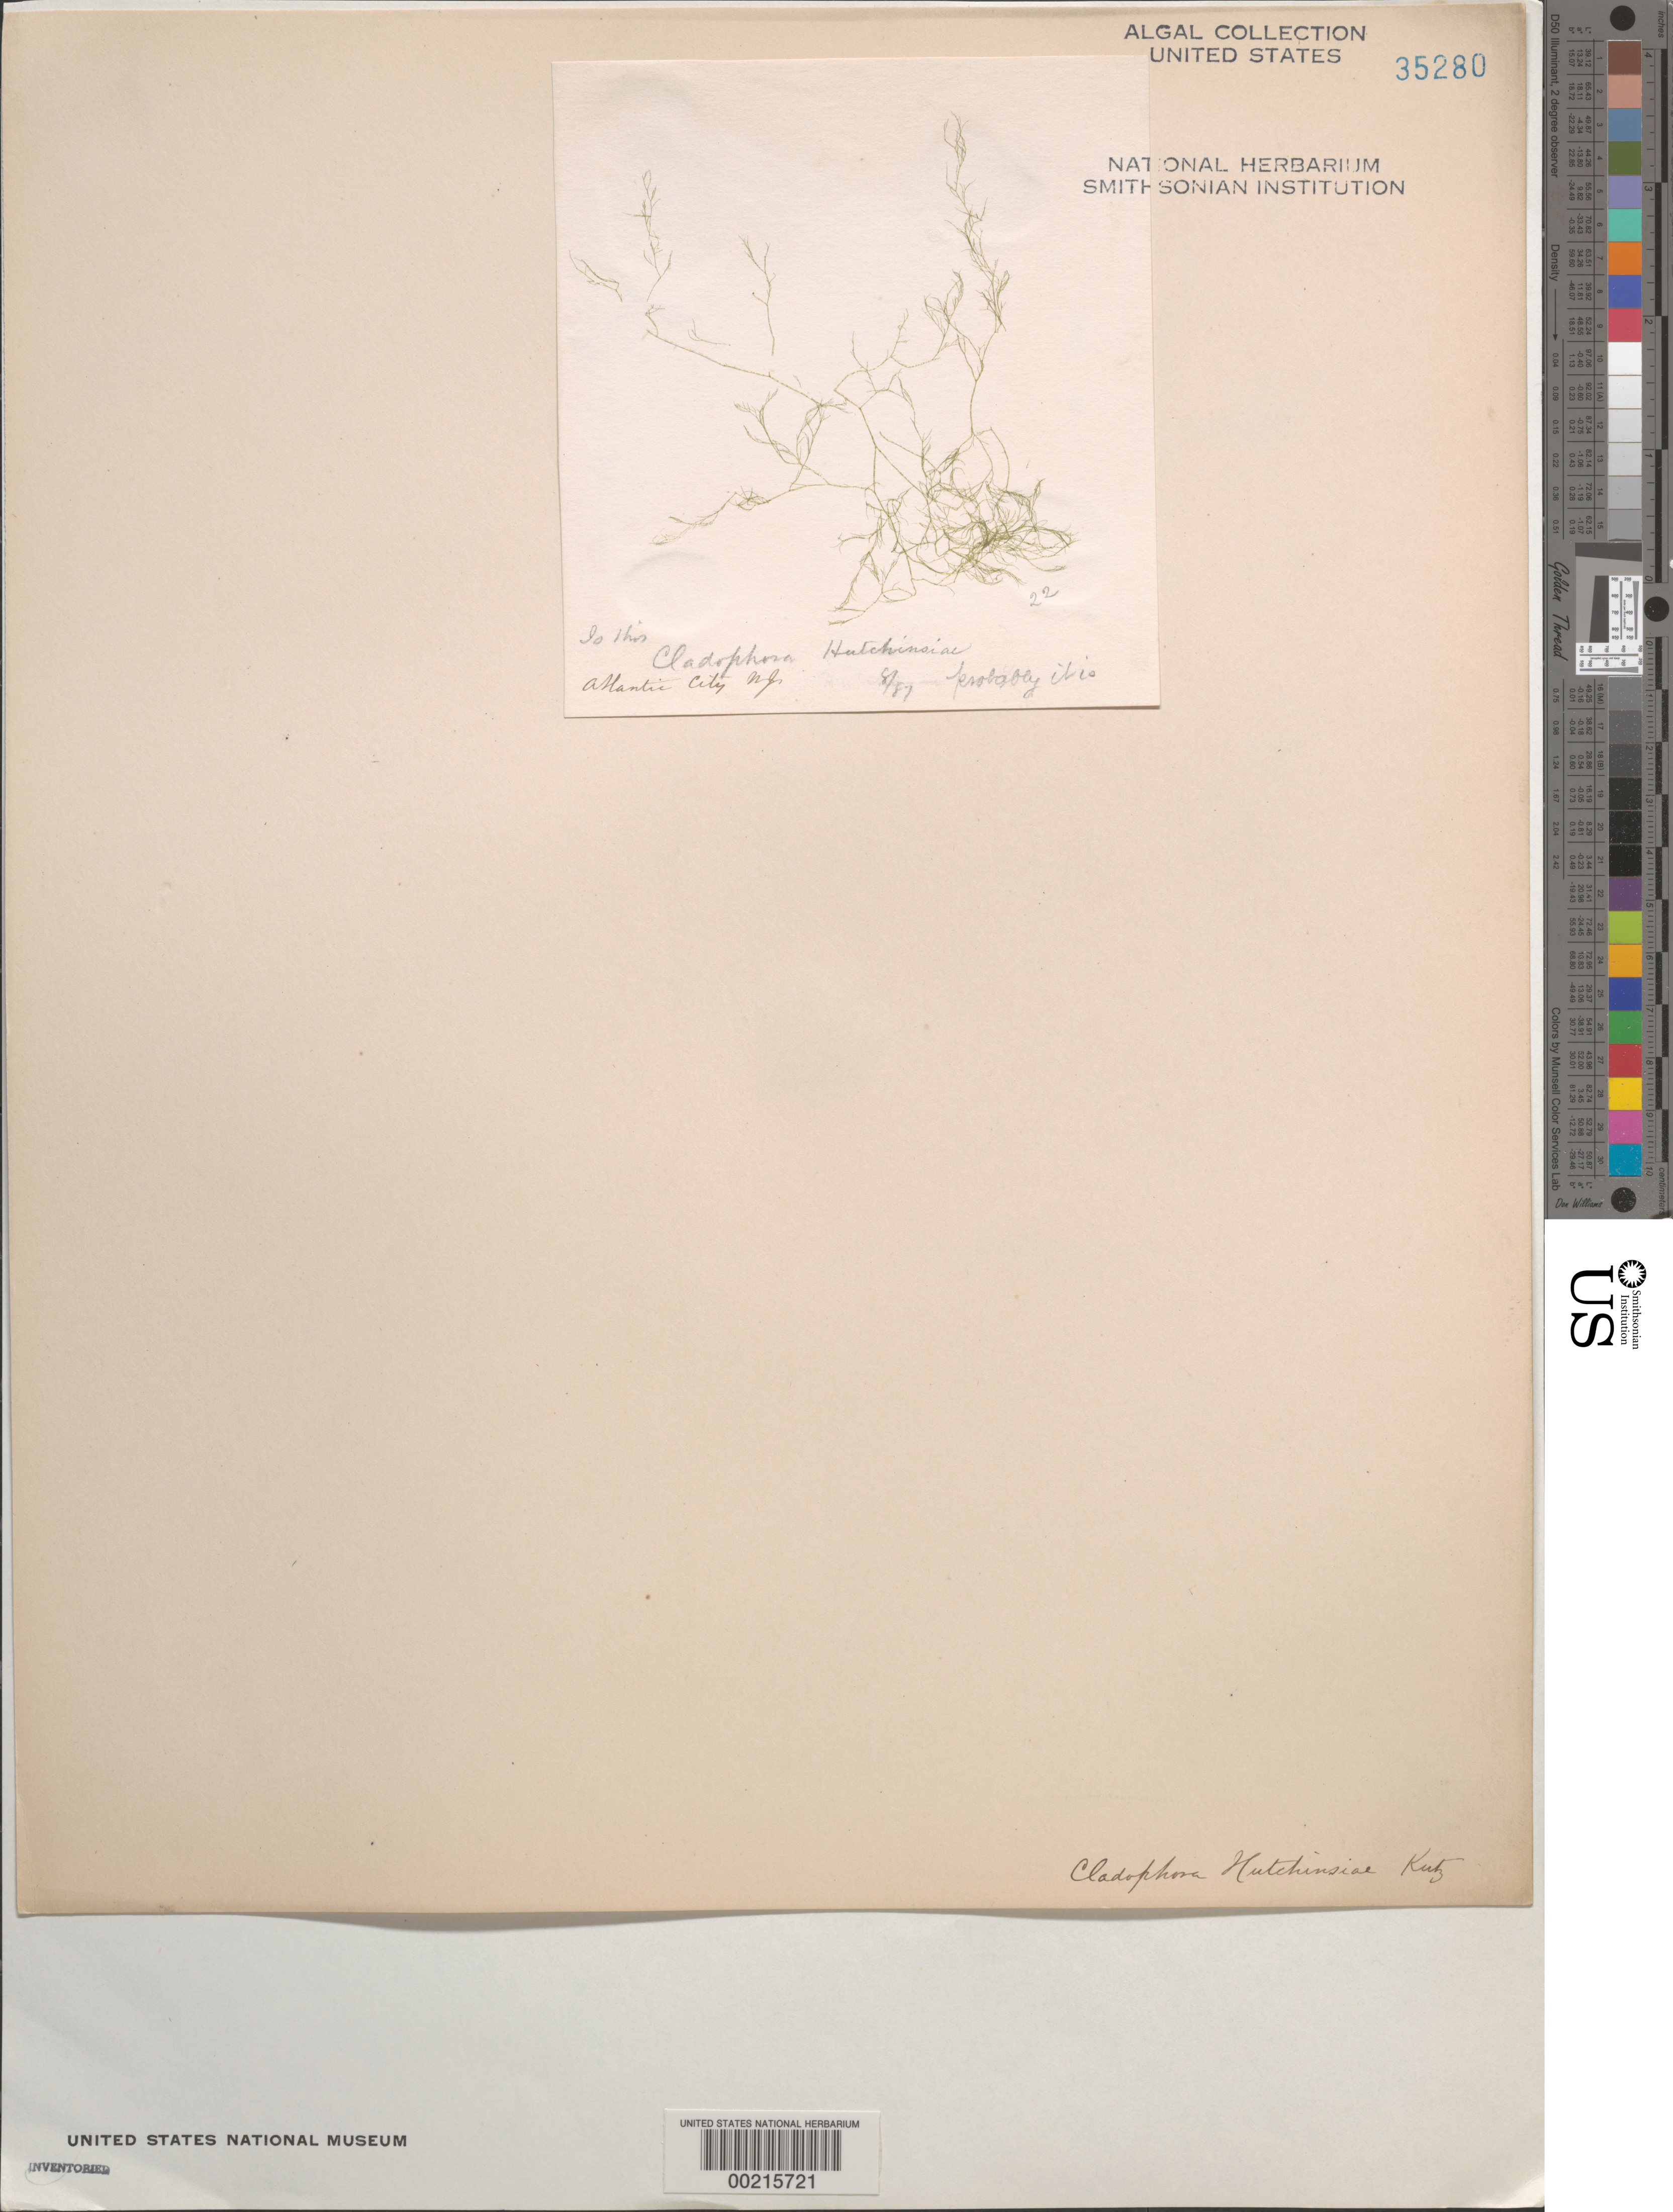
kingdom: Plantae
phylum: Chlorophyta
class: Ulvophyceae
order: Cladophorales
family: Cladophoraceae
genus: Cladophora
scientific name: Cladophora hutchinsiae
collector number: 22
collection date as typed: Aug 1887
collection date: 1887-08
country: United States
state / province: New Jersey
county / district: Atlantic County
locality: Atlantic City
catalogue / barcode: US 35280